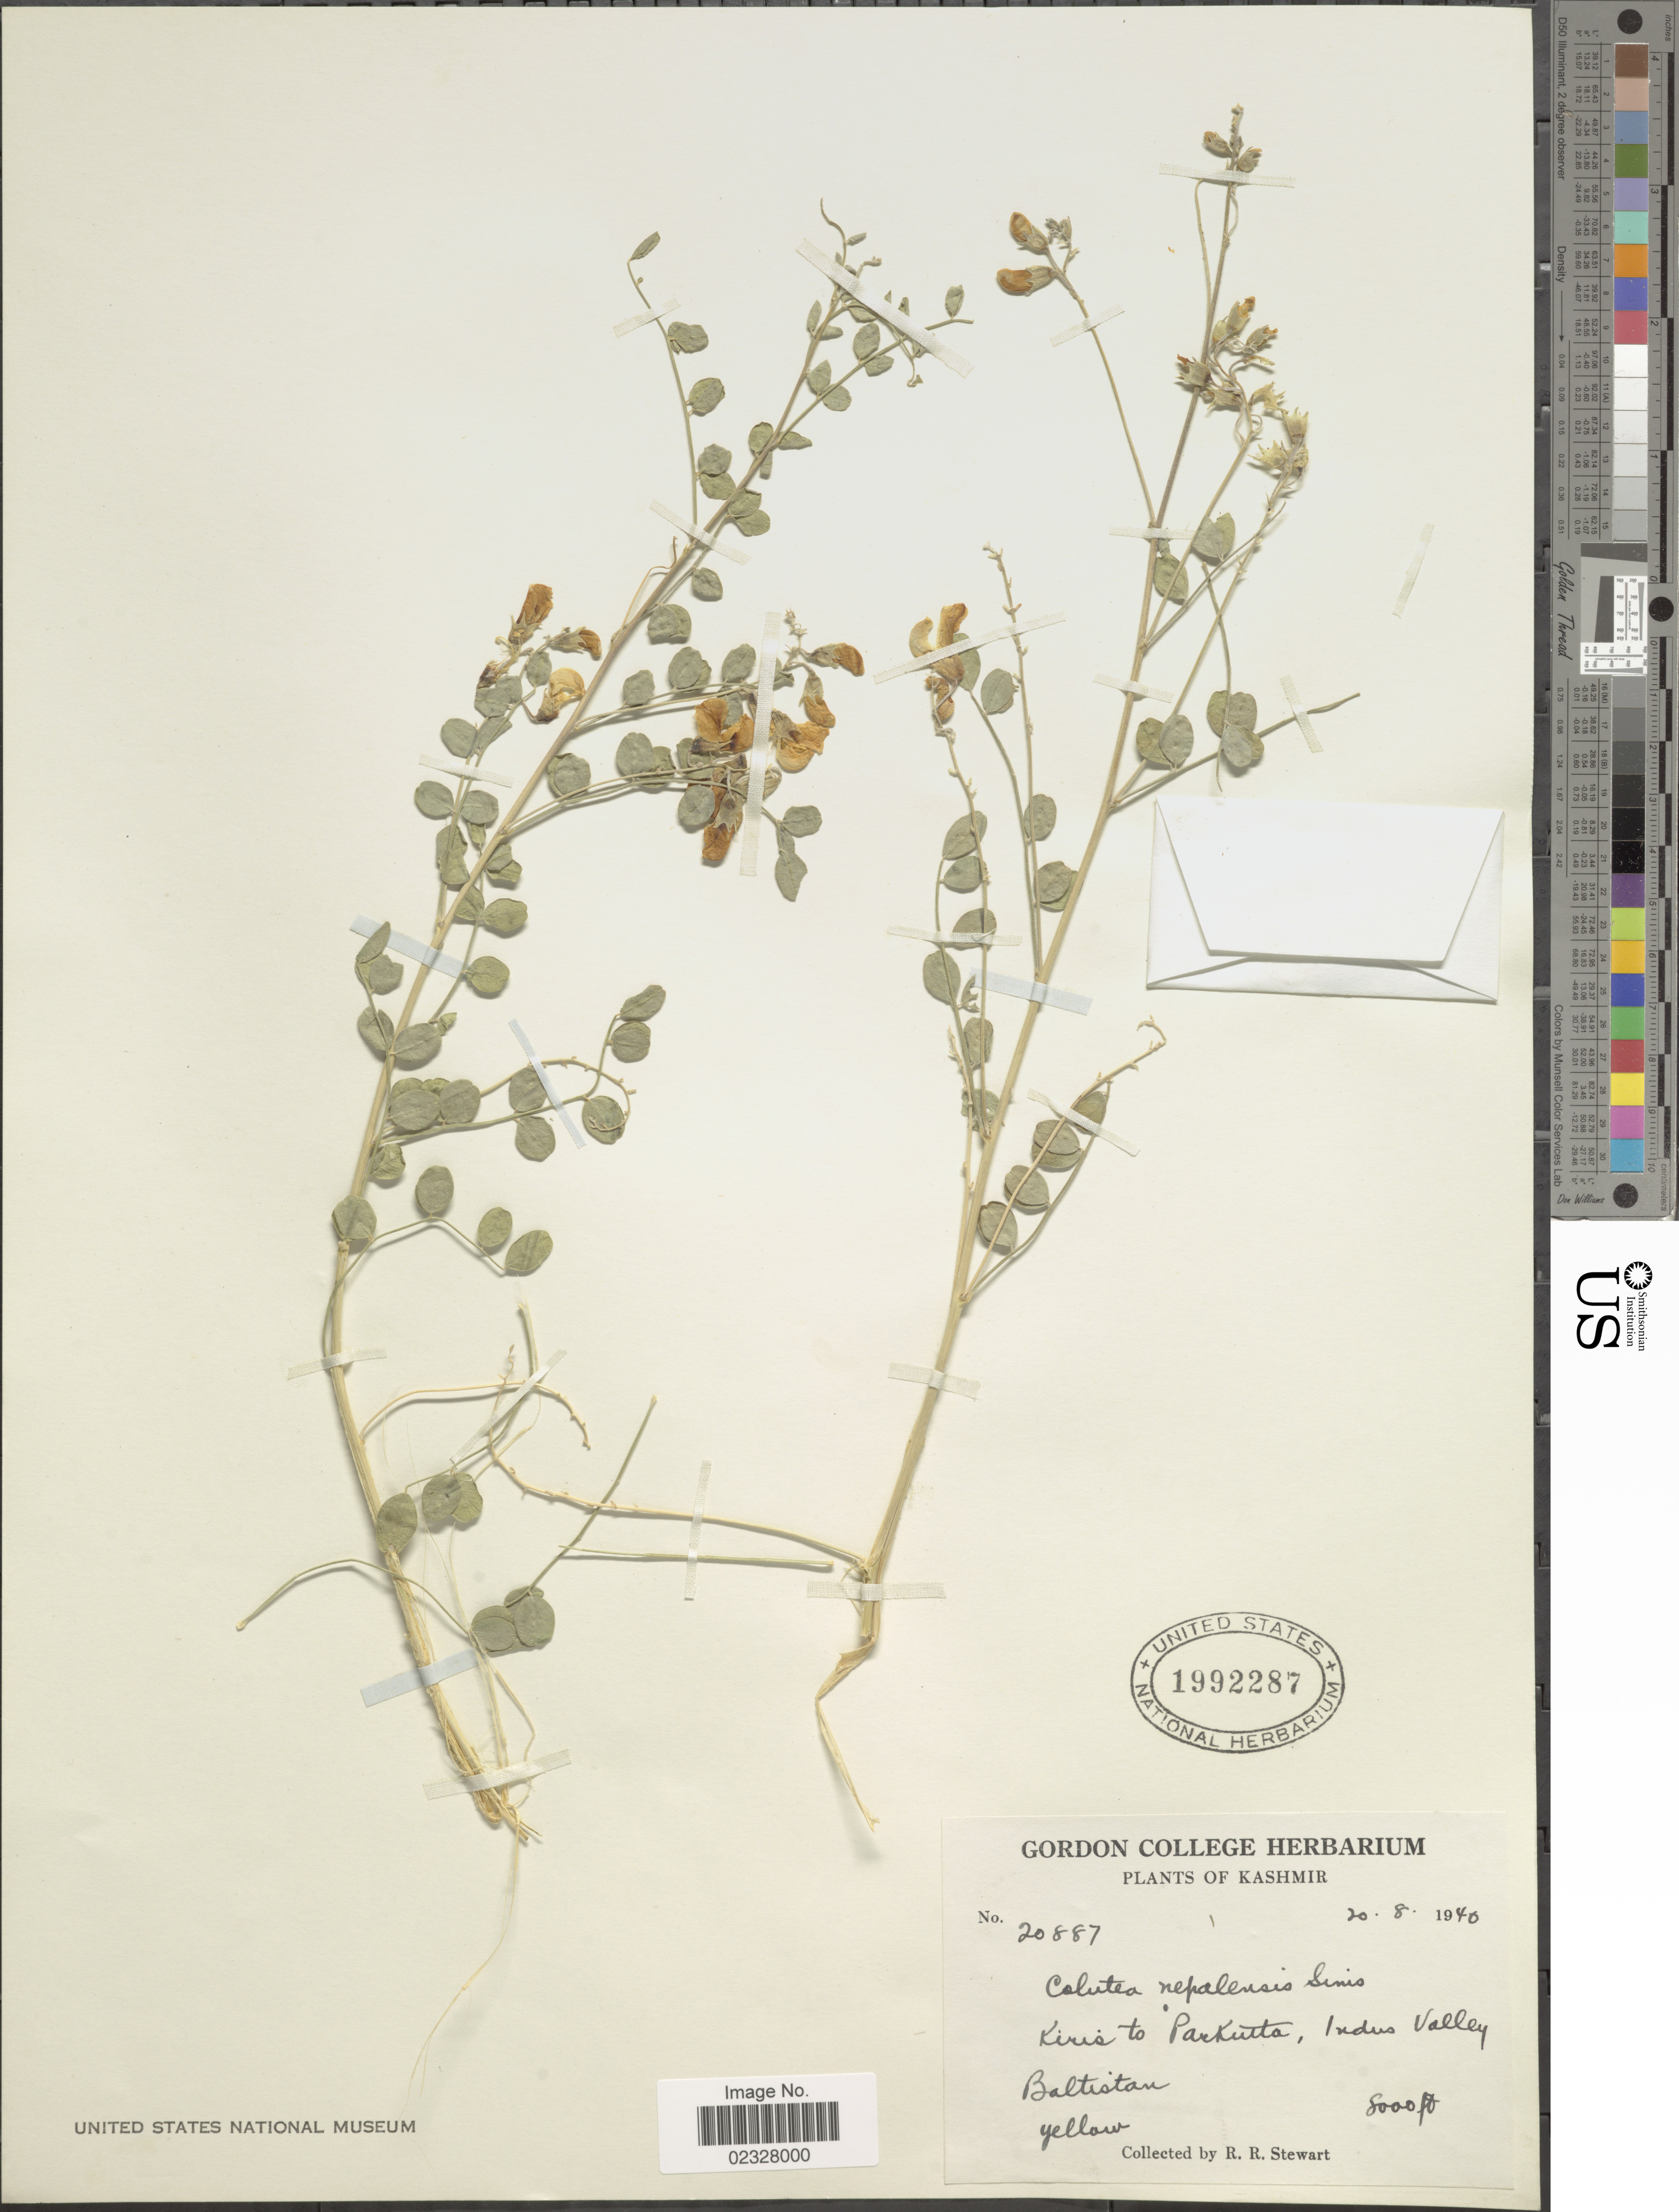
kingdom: Plantae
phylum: Tracheophyta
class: Magnoliopsida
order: Fabales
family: Fabaceae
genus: Colutea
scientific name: Colutea paulsenii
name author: Bornm. ex Freyn & Freyn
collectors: R. R. Stewart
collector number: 20887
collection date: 1940-08-20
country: Pakistan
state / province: Gilgit-Baltistan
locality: Kiris to Parkutta, Indus Valley, Baltistan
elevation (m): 2438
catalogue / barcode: US 1992287